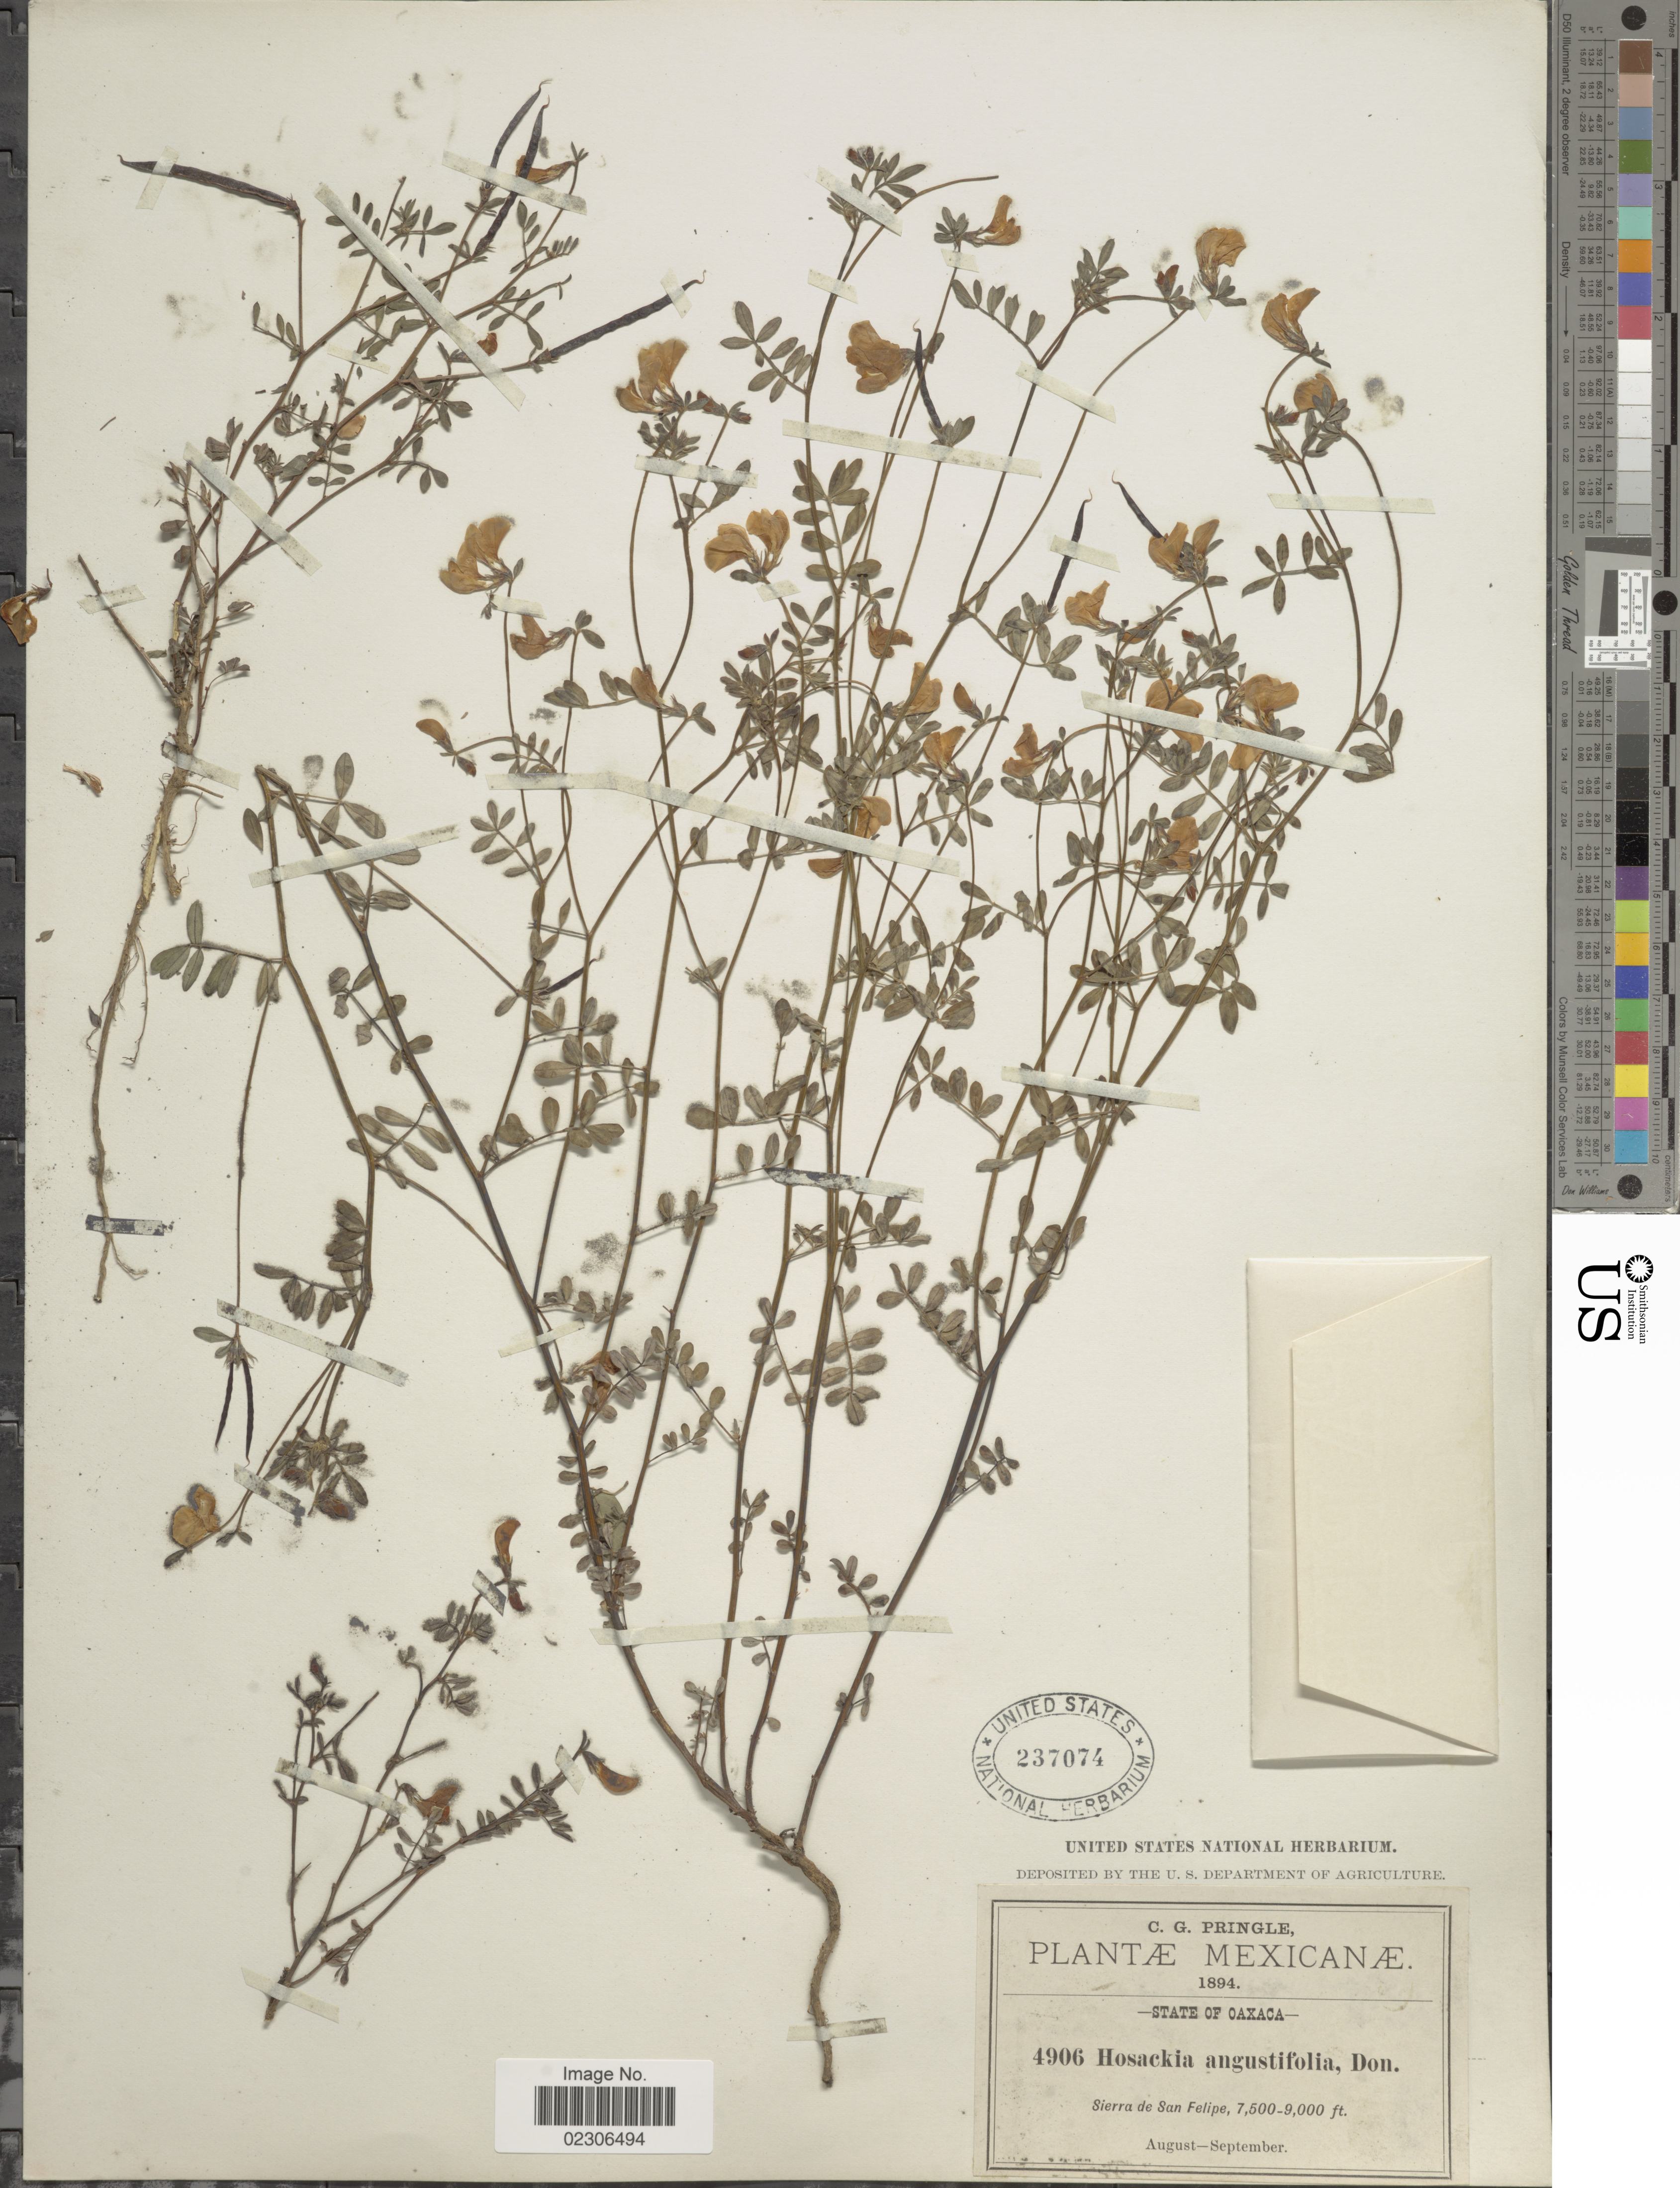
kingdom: Plantae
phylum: Tracheophyta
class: Magnoliopsida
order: Fabales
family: Fabaceae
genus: Lotus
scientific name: Lotus angustifolius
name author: Gouan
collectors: C. G. Pringle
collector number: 4906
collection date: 1894-08/1894-09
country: Mexico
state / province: Oaxaca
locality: State of Oaxaca, Sierra de San Felipe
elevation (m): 2286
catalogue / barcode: US 237074